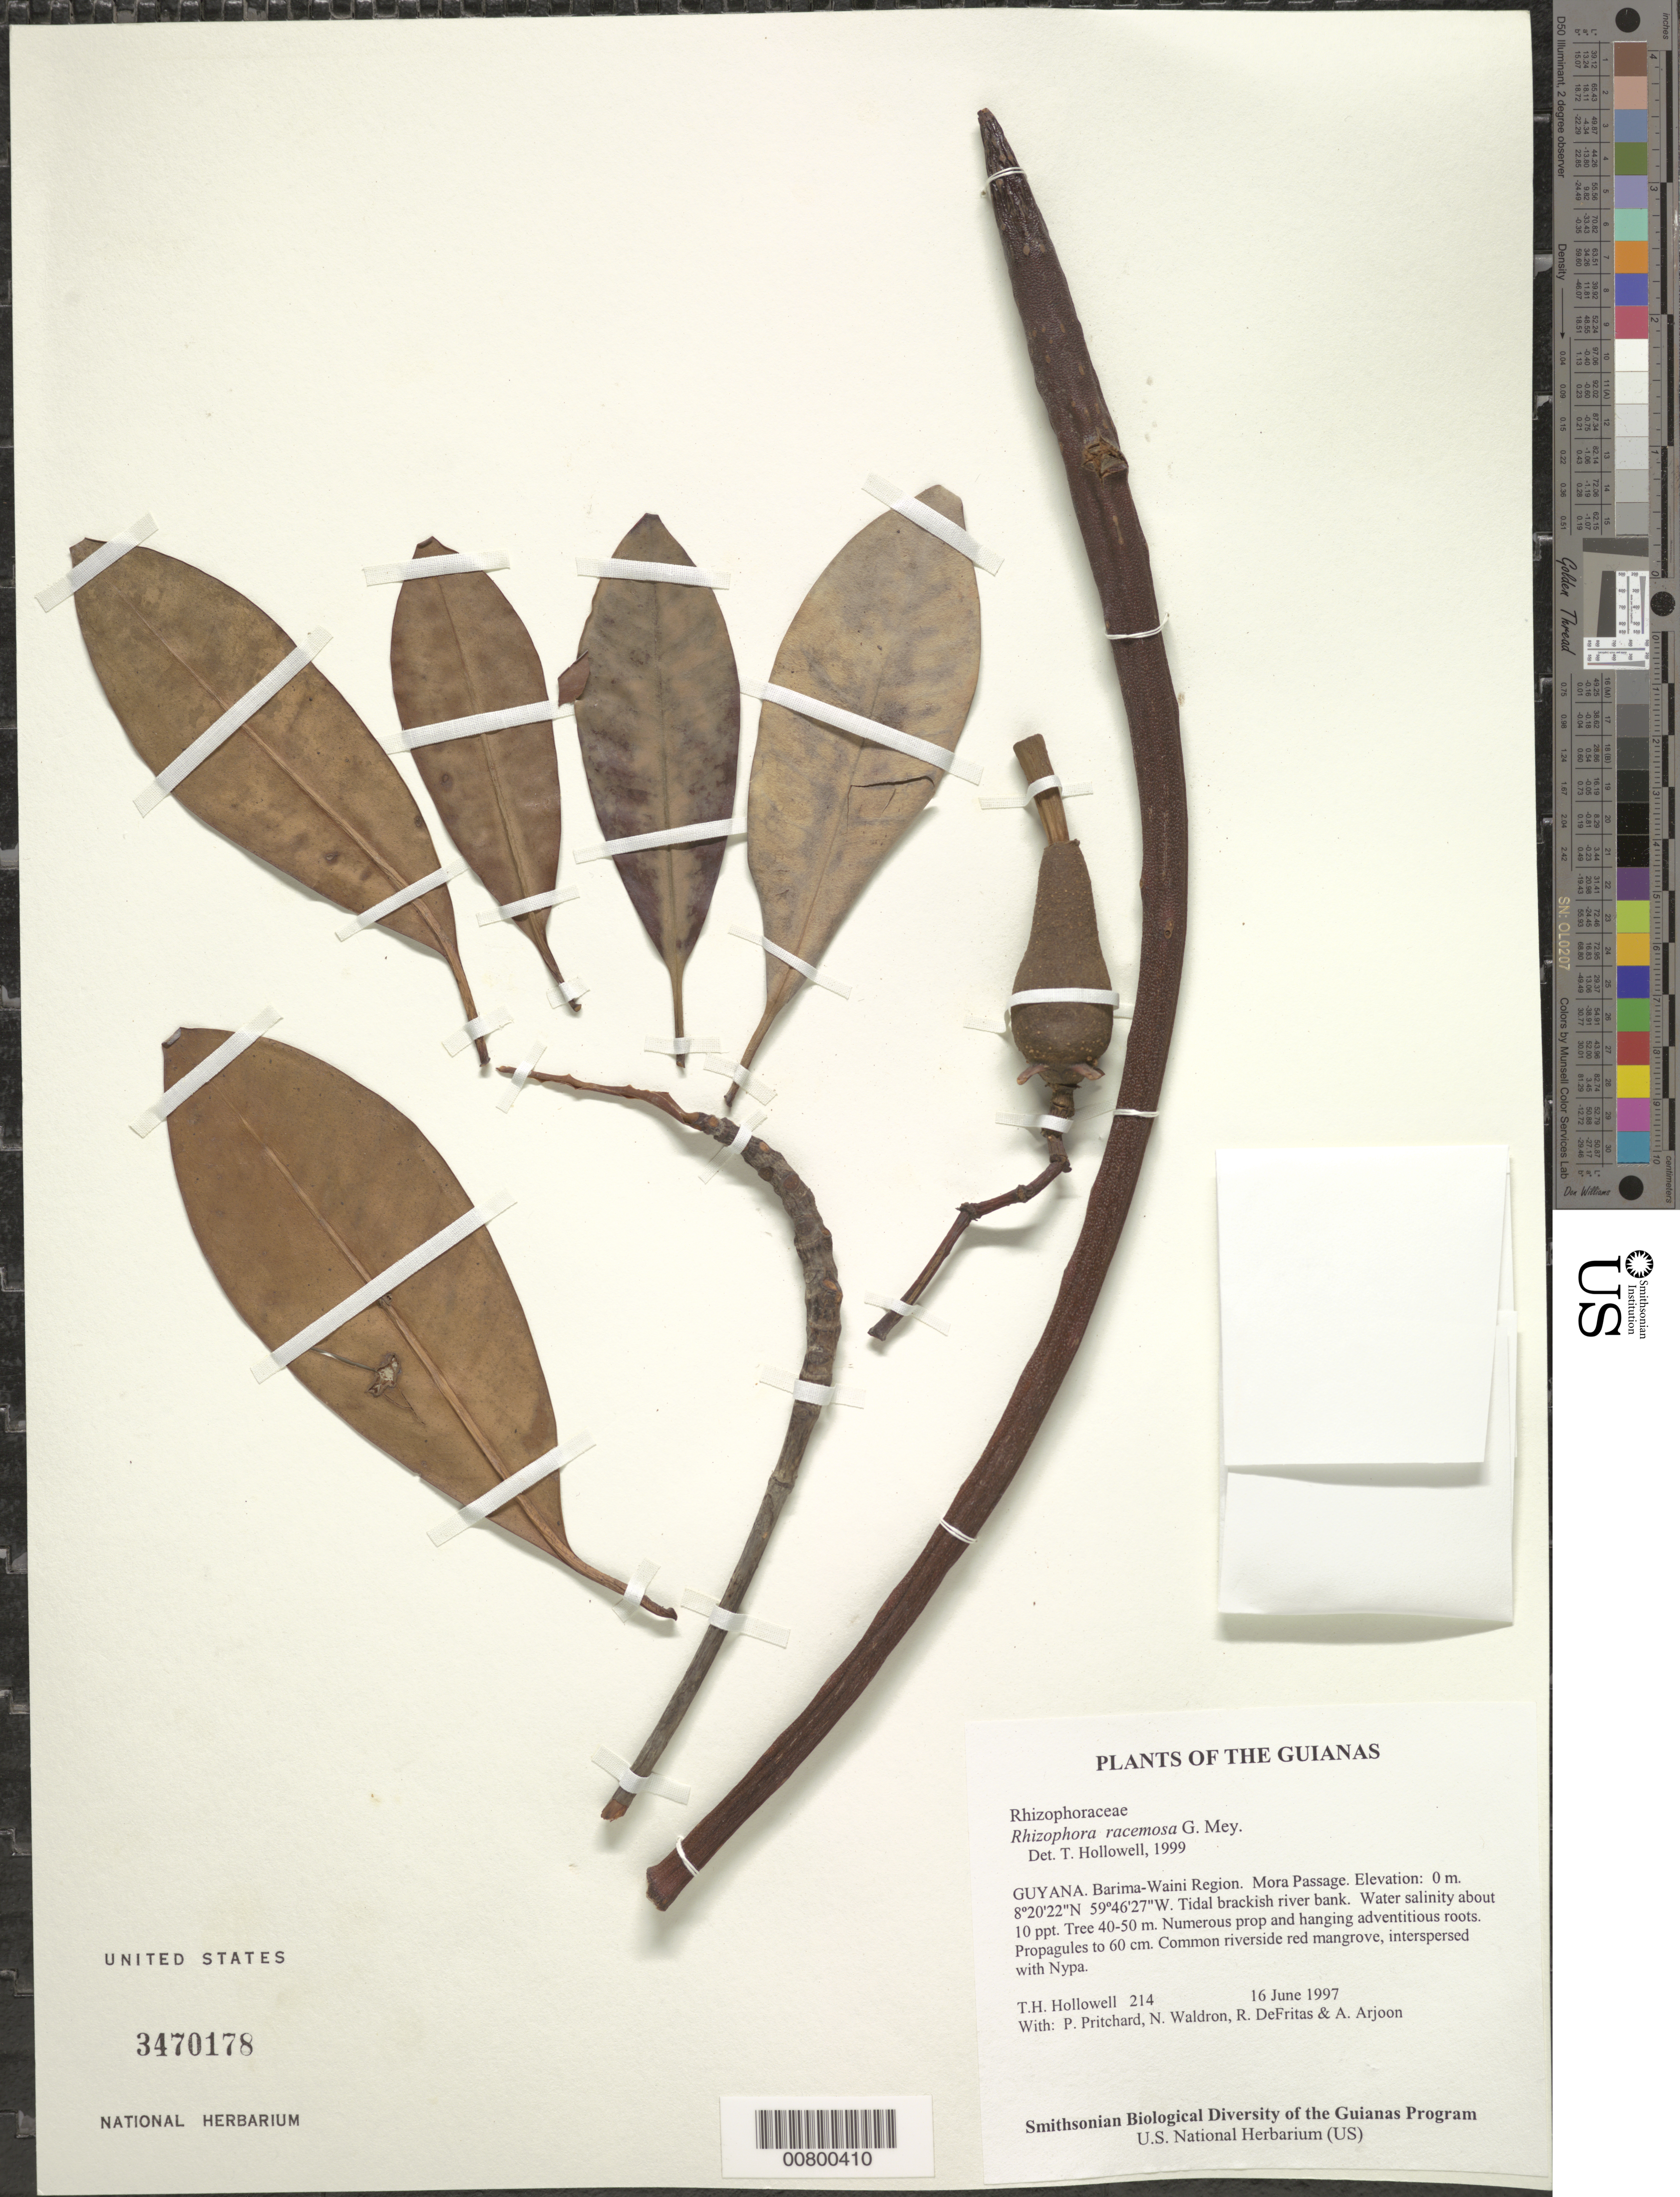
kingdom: Plantae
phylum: Tracheophyta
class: Magnoliopsida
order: Malpighiales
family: Rhizophoraceae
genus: Rhizophora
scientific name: Rhizophora racemosa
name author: G. Mey.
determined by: Hollowell, T. H., (BOT), Smithsonian Institution - National Museum of Natural History (UNITED STATES)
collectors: T. Hollowell, P. Pritchard, N. Waldron, R. De Freitas & A. Arjoon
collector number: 214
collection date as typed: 16 June 1997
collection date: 1997-06-16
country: Guyana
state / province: Barima-Waini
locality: Mora Passage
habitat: Tidal brackish river bank. Water salinity about 10 ppt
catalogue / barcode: US 3470178